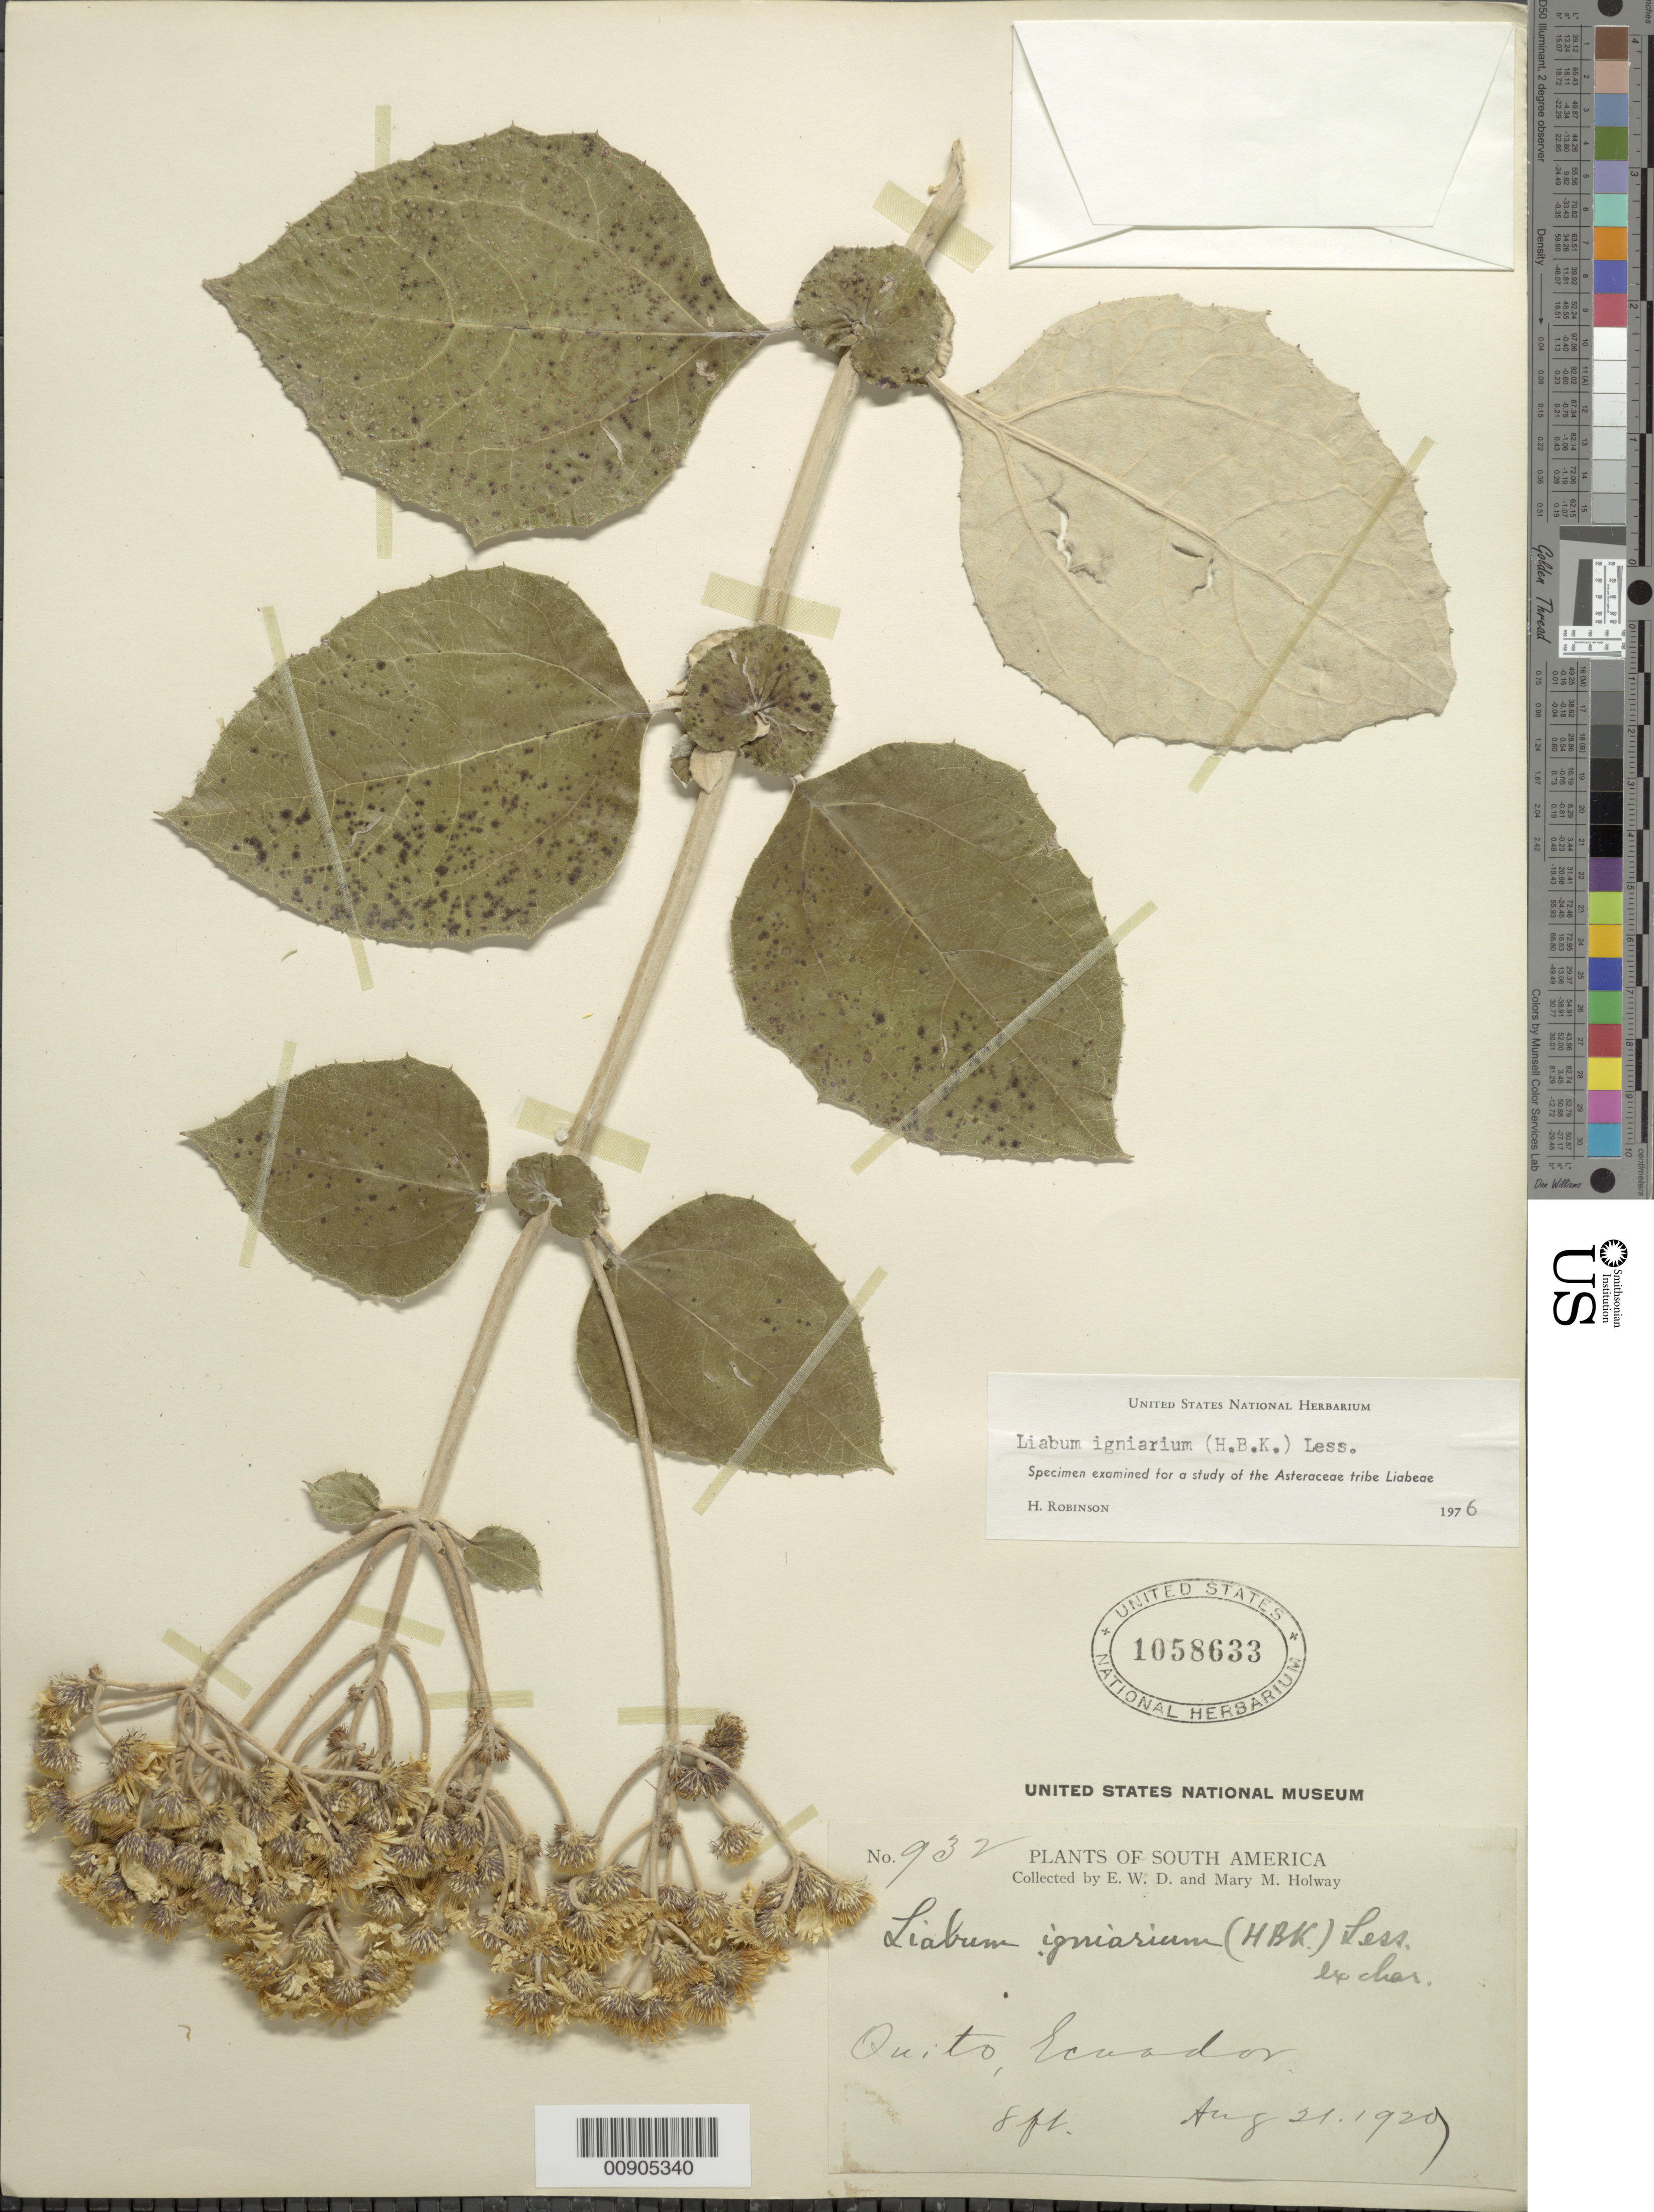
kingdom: Plantae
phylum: Tracheophyta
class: Magnoliopsida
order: Asterales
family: Asteraceae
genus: Liabum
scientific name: Liabum igniarium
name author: Less.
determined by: Robinson, Harold E., (US)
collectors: E. W. D. Holway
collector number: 932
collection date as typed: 21 August 1920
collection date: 1920-08-21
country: Ecuador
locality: Quito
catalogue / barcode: US 1058633